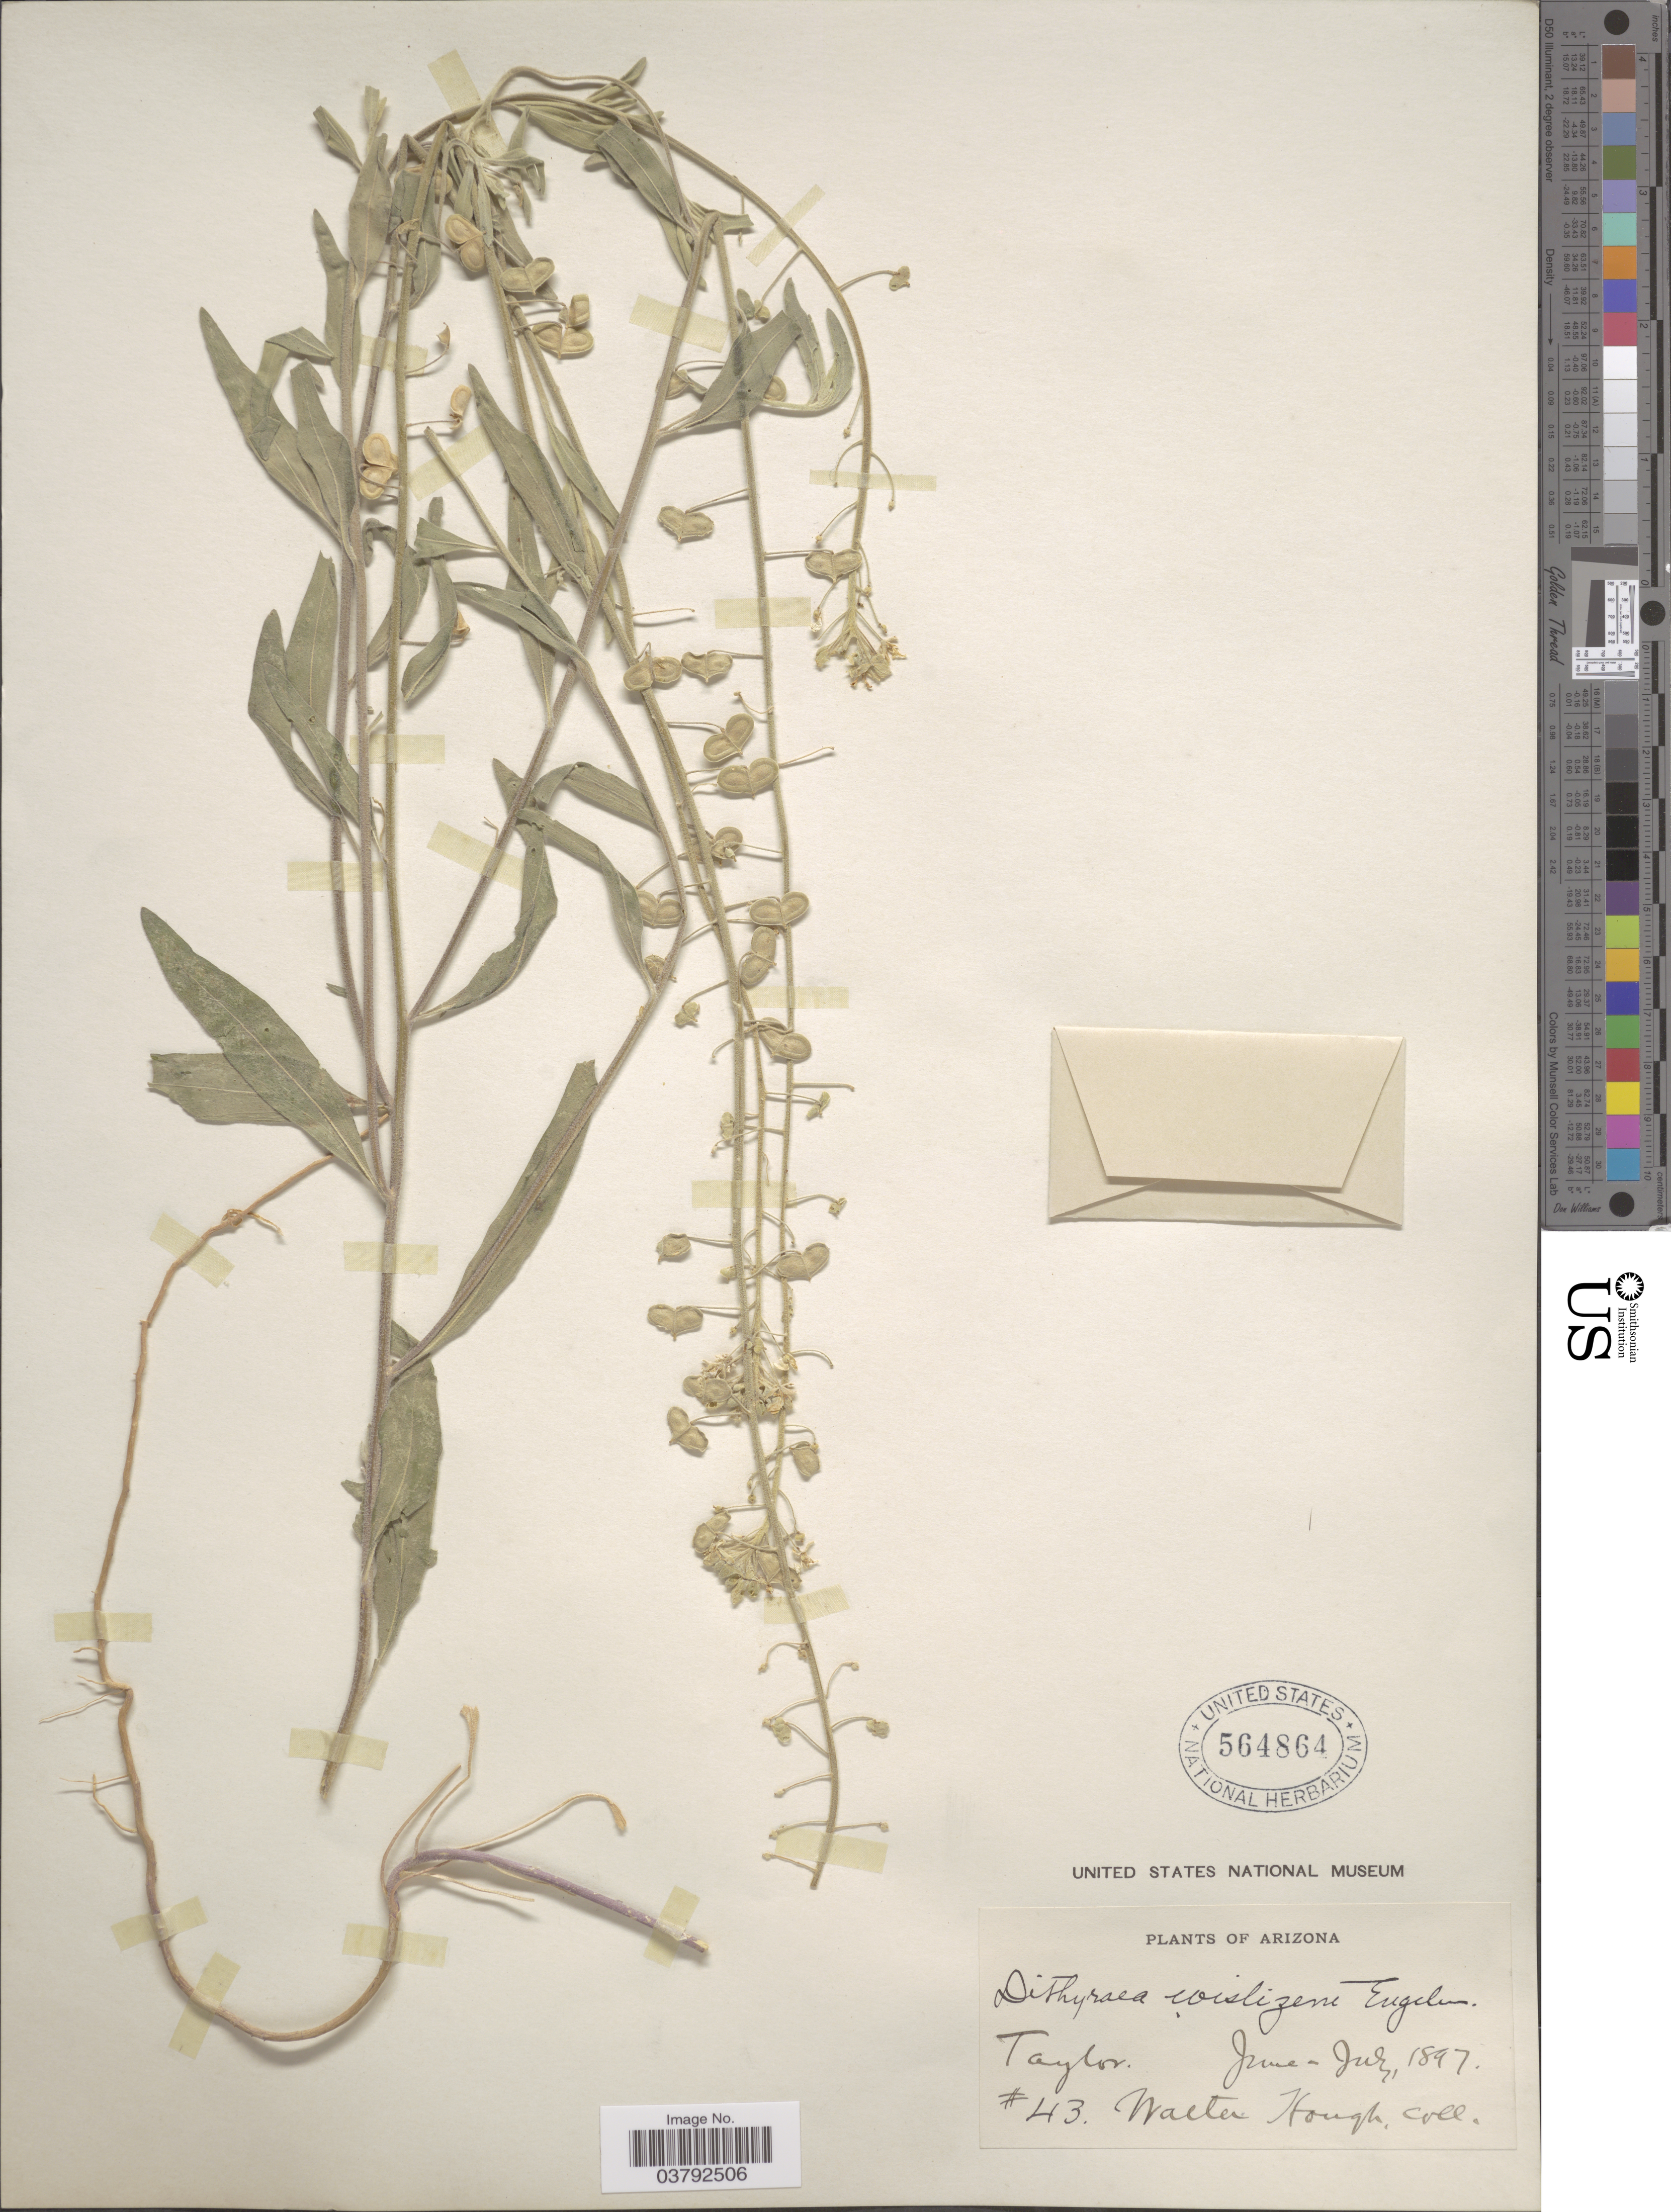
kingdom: Plantae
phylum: Tracheophyta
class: Magnoliopsida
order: Brassicales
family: Brassicaceae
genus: Dithyrea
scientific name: Dithyrea wislizeni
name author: Engelm.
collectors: W. Hough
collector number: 43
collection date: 1897-06/1897-07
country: United States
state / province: Arizona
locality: Taylor.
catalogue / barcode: US 564864